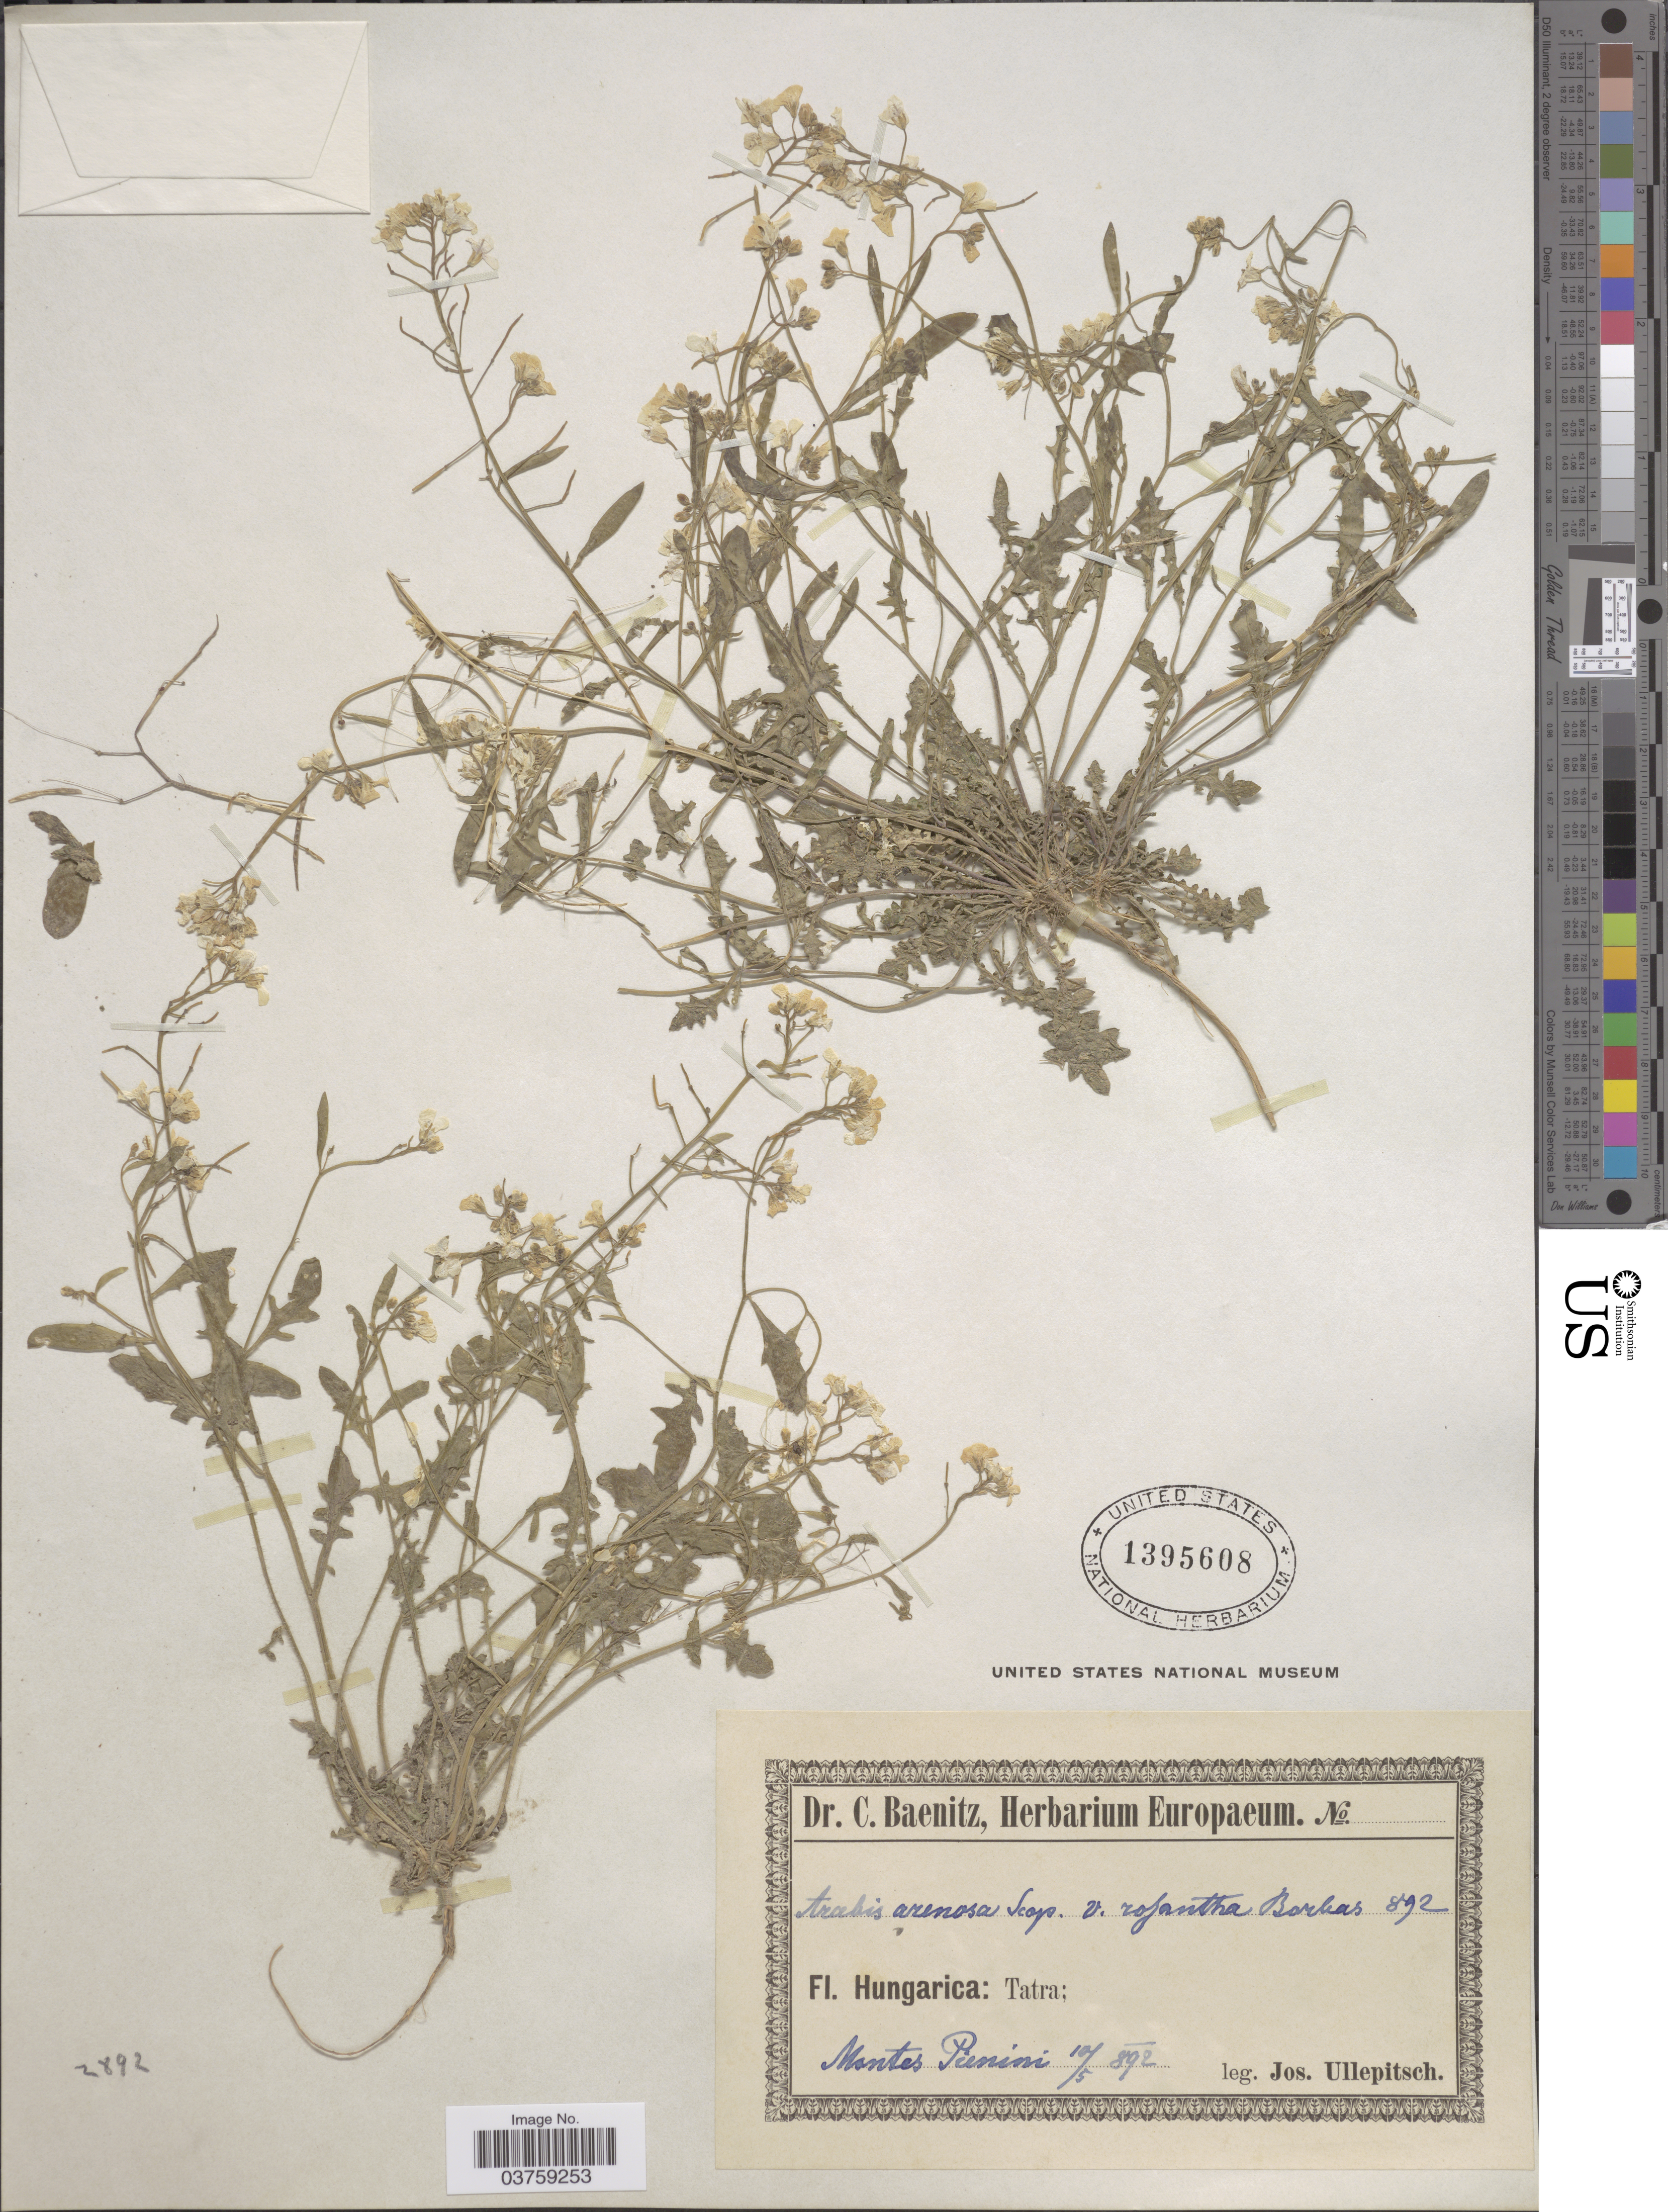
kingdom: Plantae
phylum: Tracheophyta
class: Magnoliopsida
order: Brassicales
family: Brassicaceae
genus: Arabis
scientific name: Arabis arenosa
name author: (L.) Scop.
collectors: J. Ullepitsch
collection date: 1892-05-10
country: Hungary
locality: Hungarica: Tatra. Montes Panini [interpreted].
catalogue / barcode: US 1395608